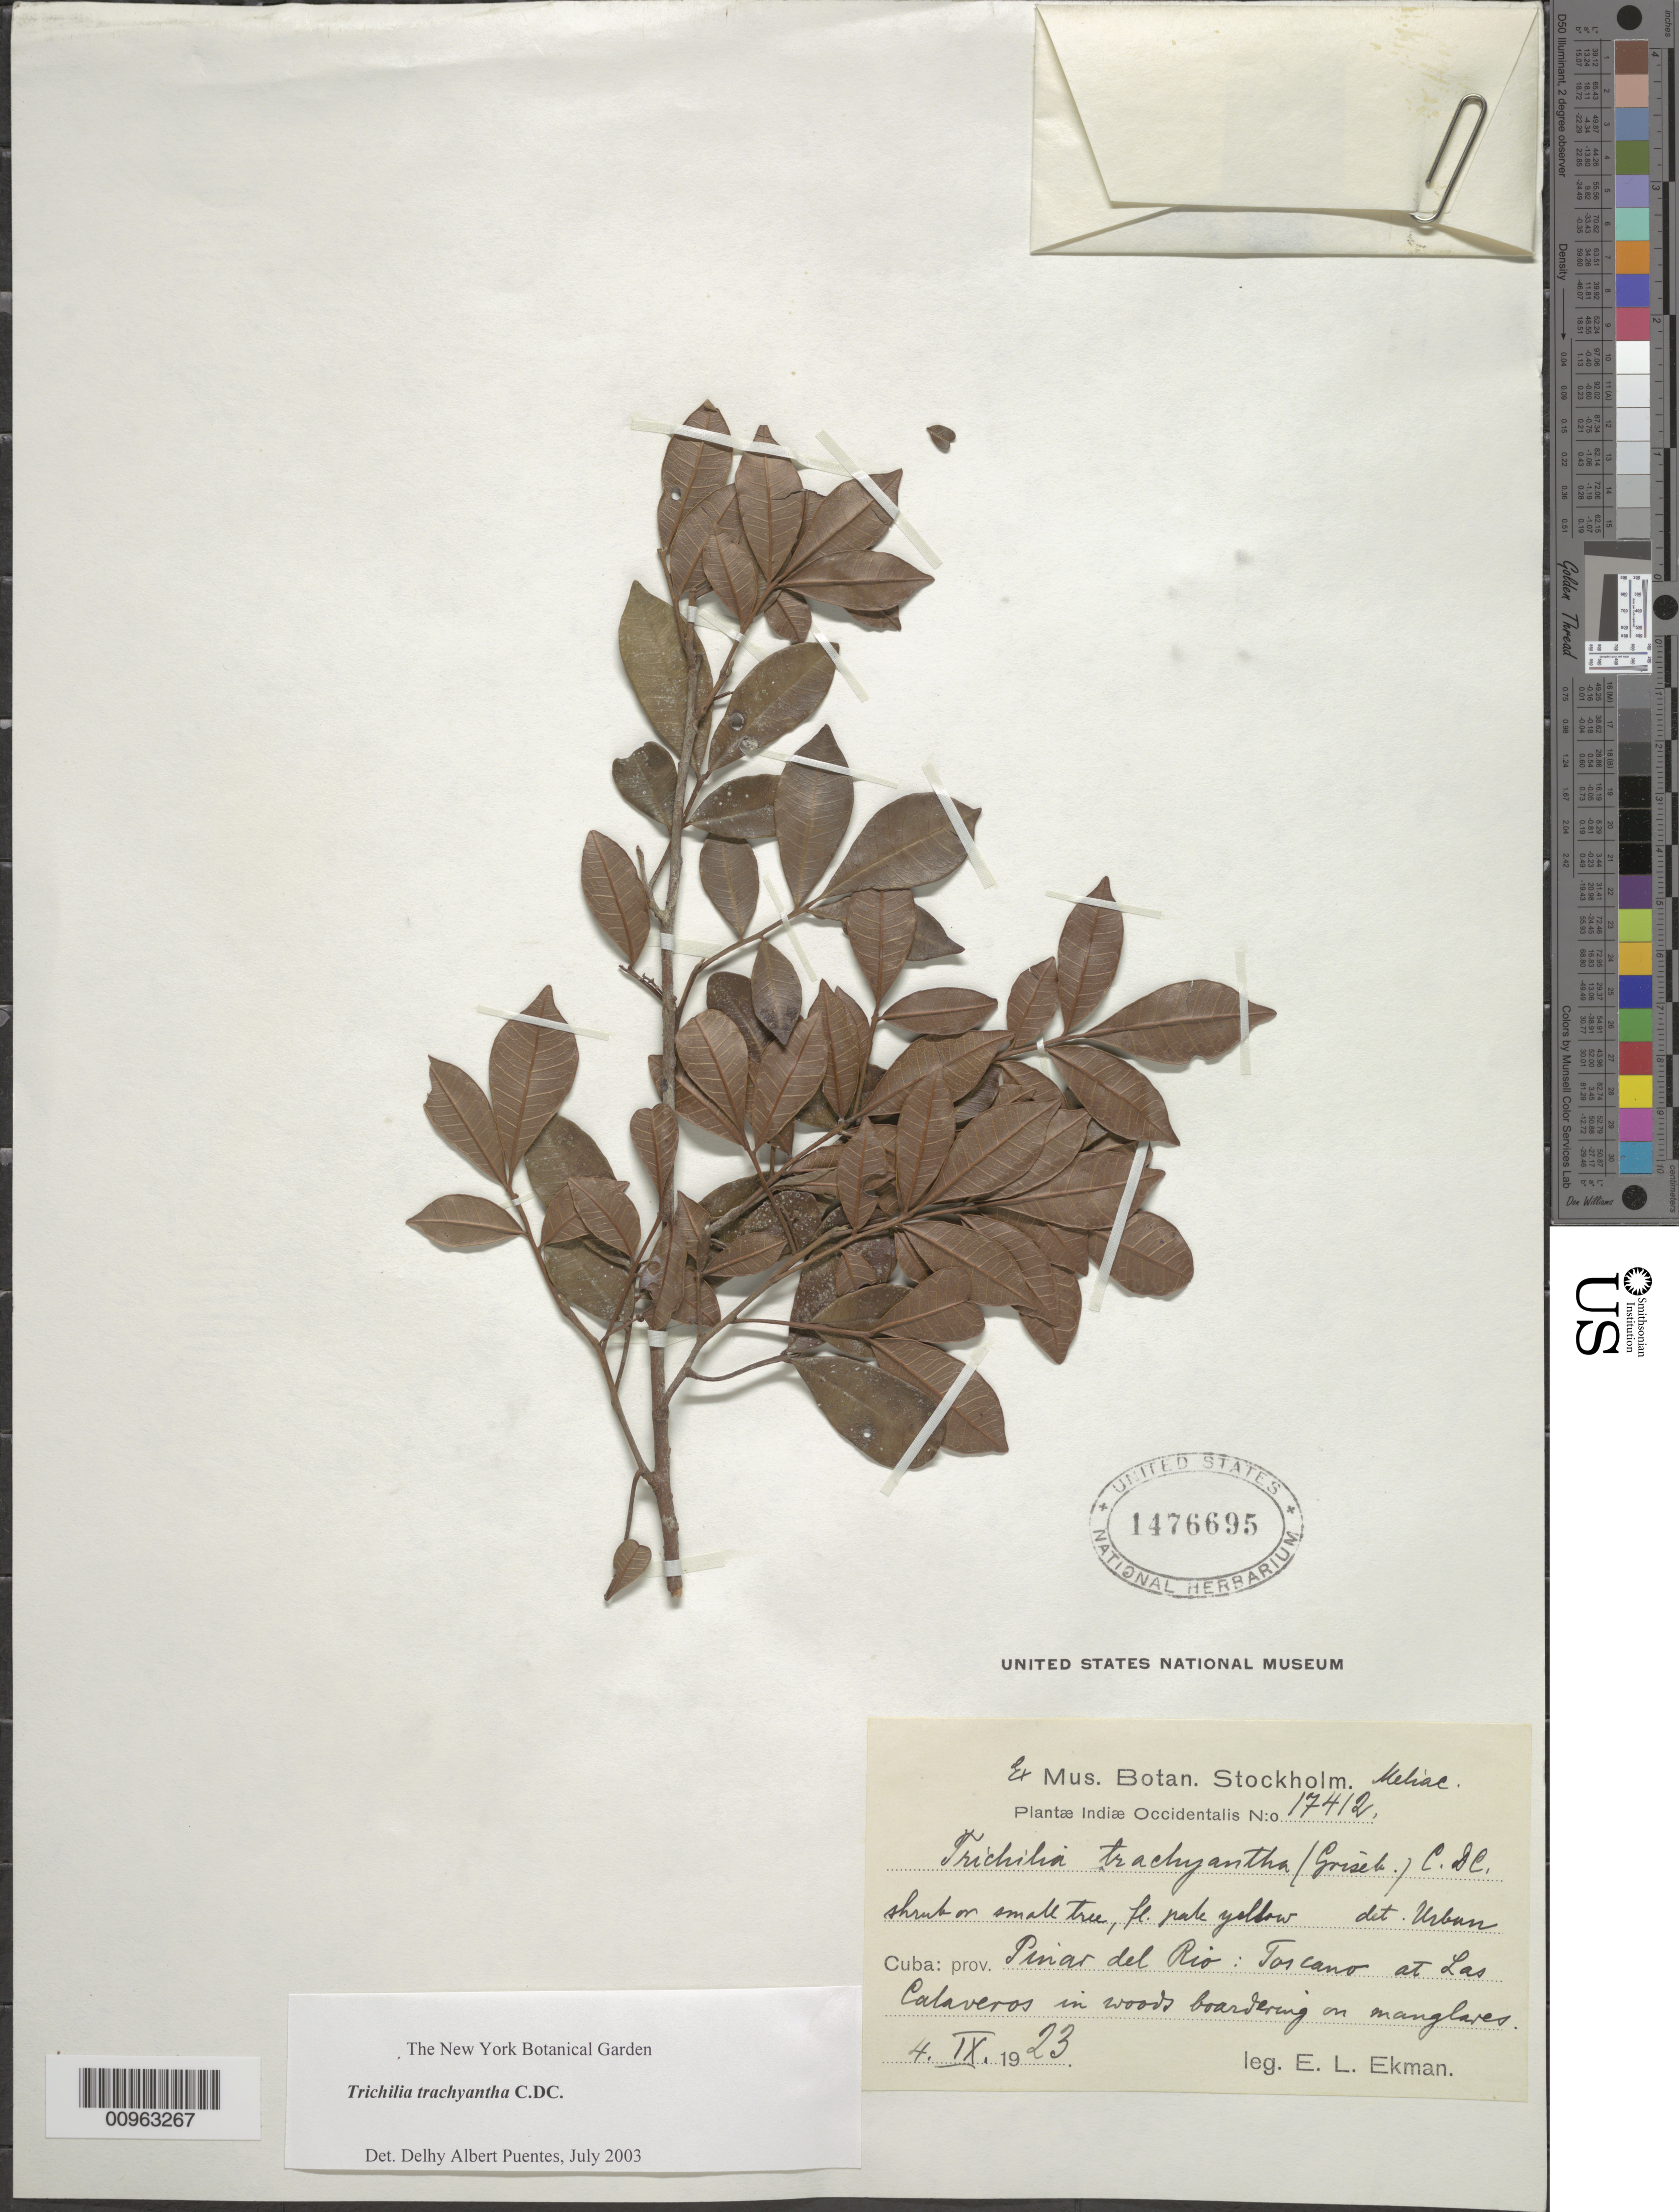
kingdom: Plantae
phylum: Tracheophyta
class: Magnoliopsida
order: Sapindales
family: Meliaceae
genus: Trichilia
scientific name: Trichilia trachyantha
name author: (Griseb.) C. DC.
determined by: Puentes, D. A.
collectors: E. L. Ekman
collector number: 17412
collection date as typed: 04 Sep 1923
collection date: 1923-09-04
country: Cuba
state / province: Pinar del Rio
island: Cuba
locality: Torcano at Los Calaveros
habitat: In woods bordering on manglares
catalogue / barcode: US 1476695